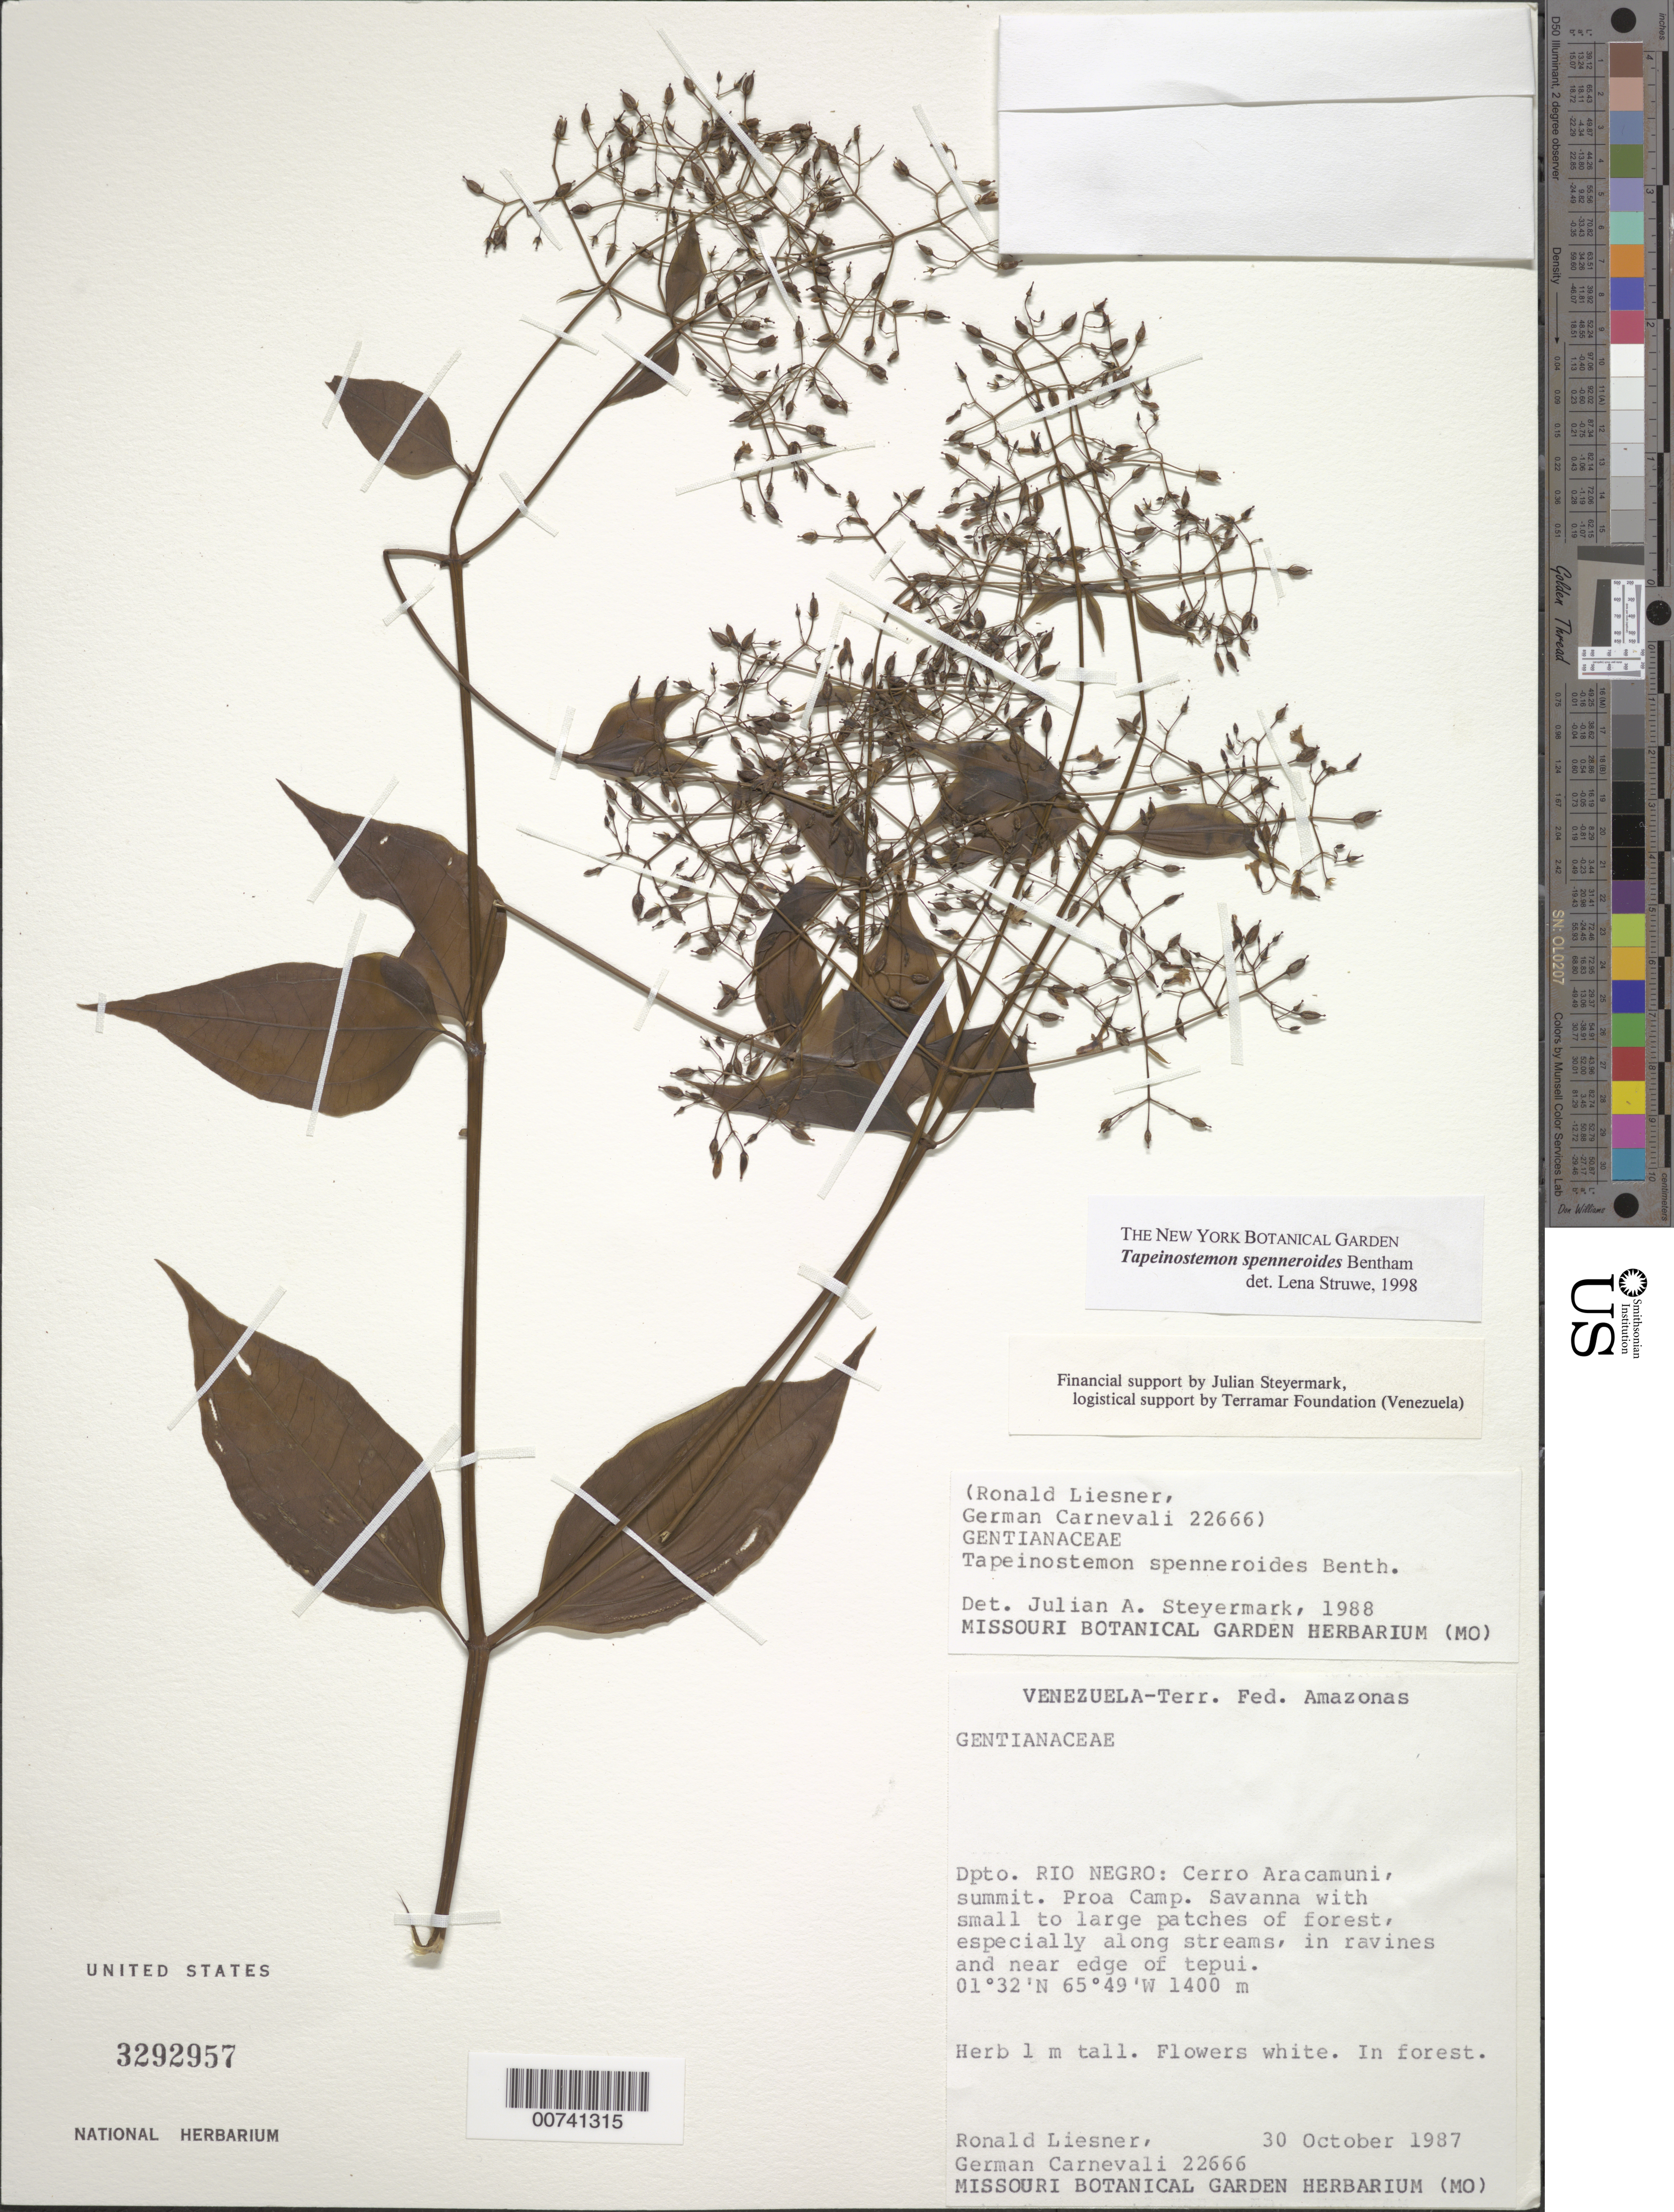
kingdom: Plantae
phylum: Tracheophyta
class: Magnoliopsida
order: Gentianales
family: Gentianaceae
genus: Tapeinostemon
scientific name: Tapeinostemon spenneroides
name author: Benth.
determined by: Steyermark, Julian A., (VEN)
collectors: R. L. Liesner & G. Carnevali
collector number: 22666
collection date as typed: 30-Oct-87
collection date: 1987-10-30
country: Venezuela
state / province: Amazonas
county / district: Río Negro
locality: Cerro Aracamuni, summit; Proa camp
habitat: Savanna with small to large patches of forest, especially along streams, in ravines and near edge of tepui.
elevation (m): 1400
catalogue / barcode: US 3292957